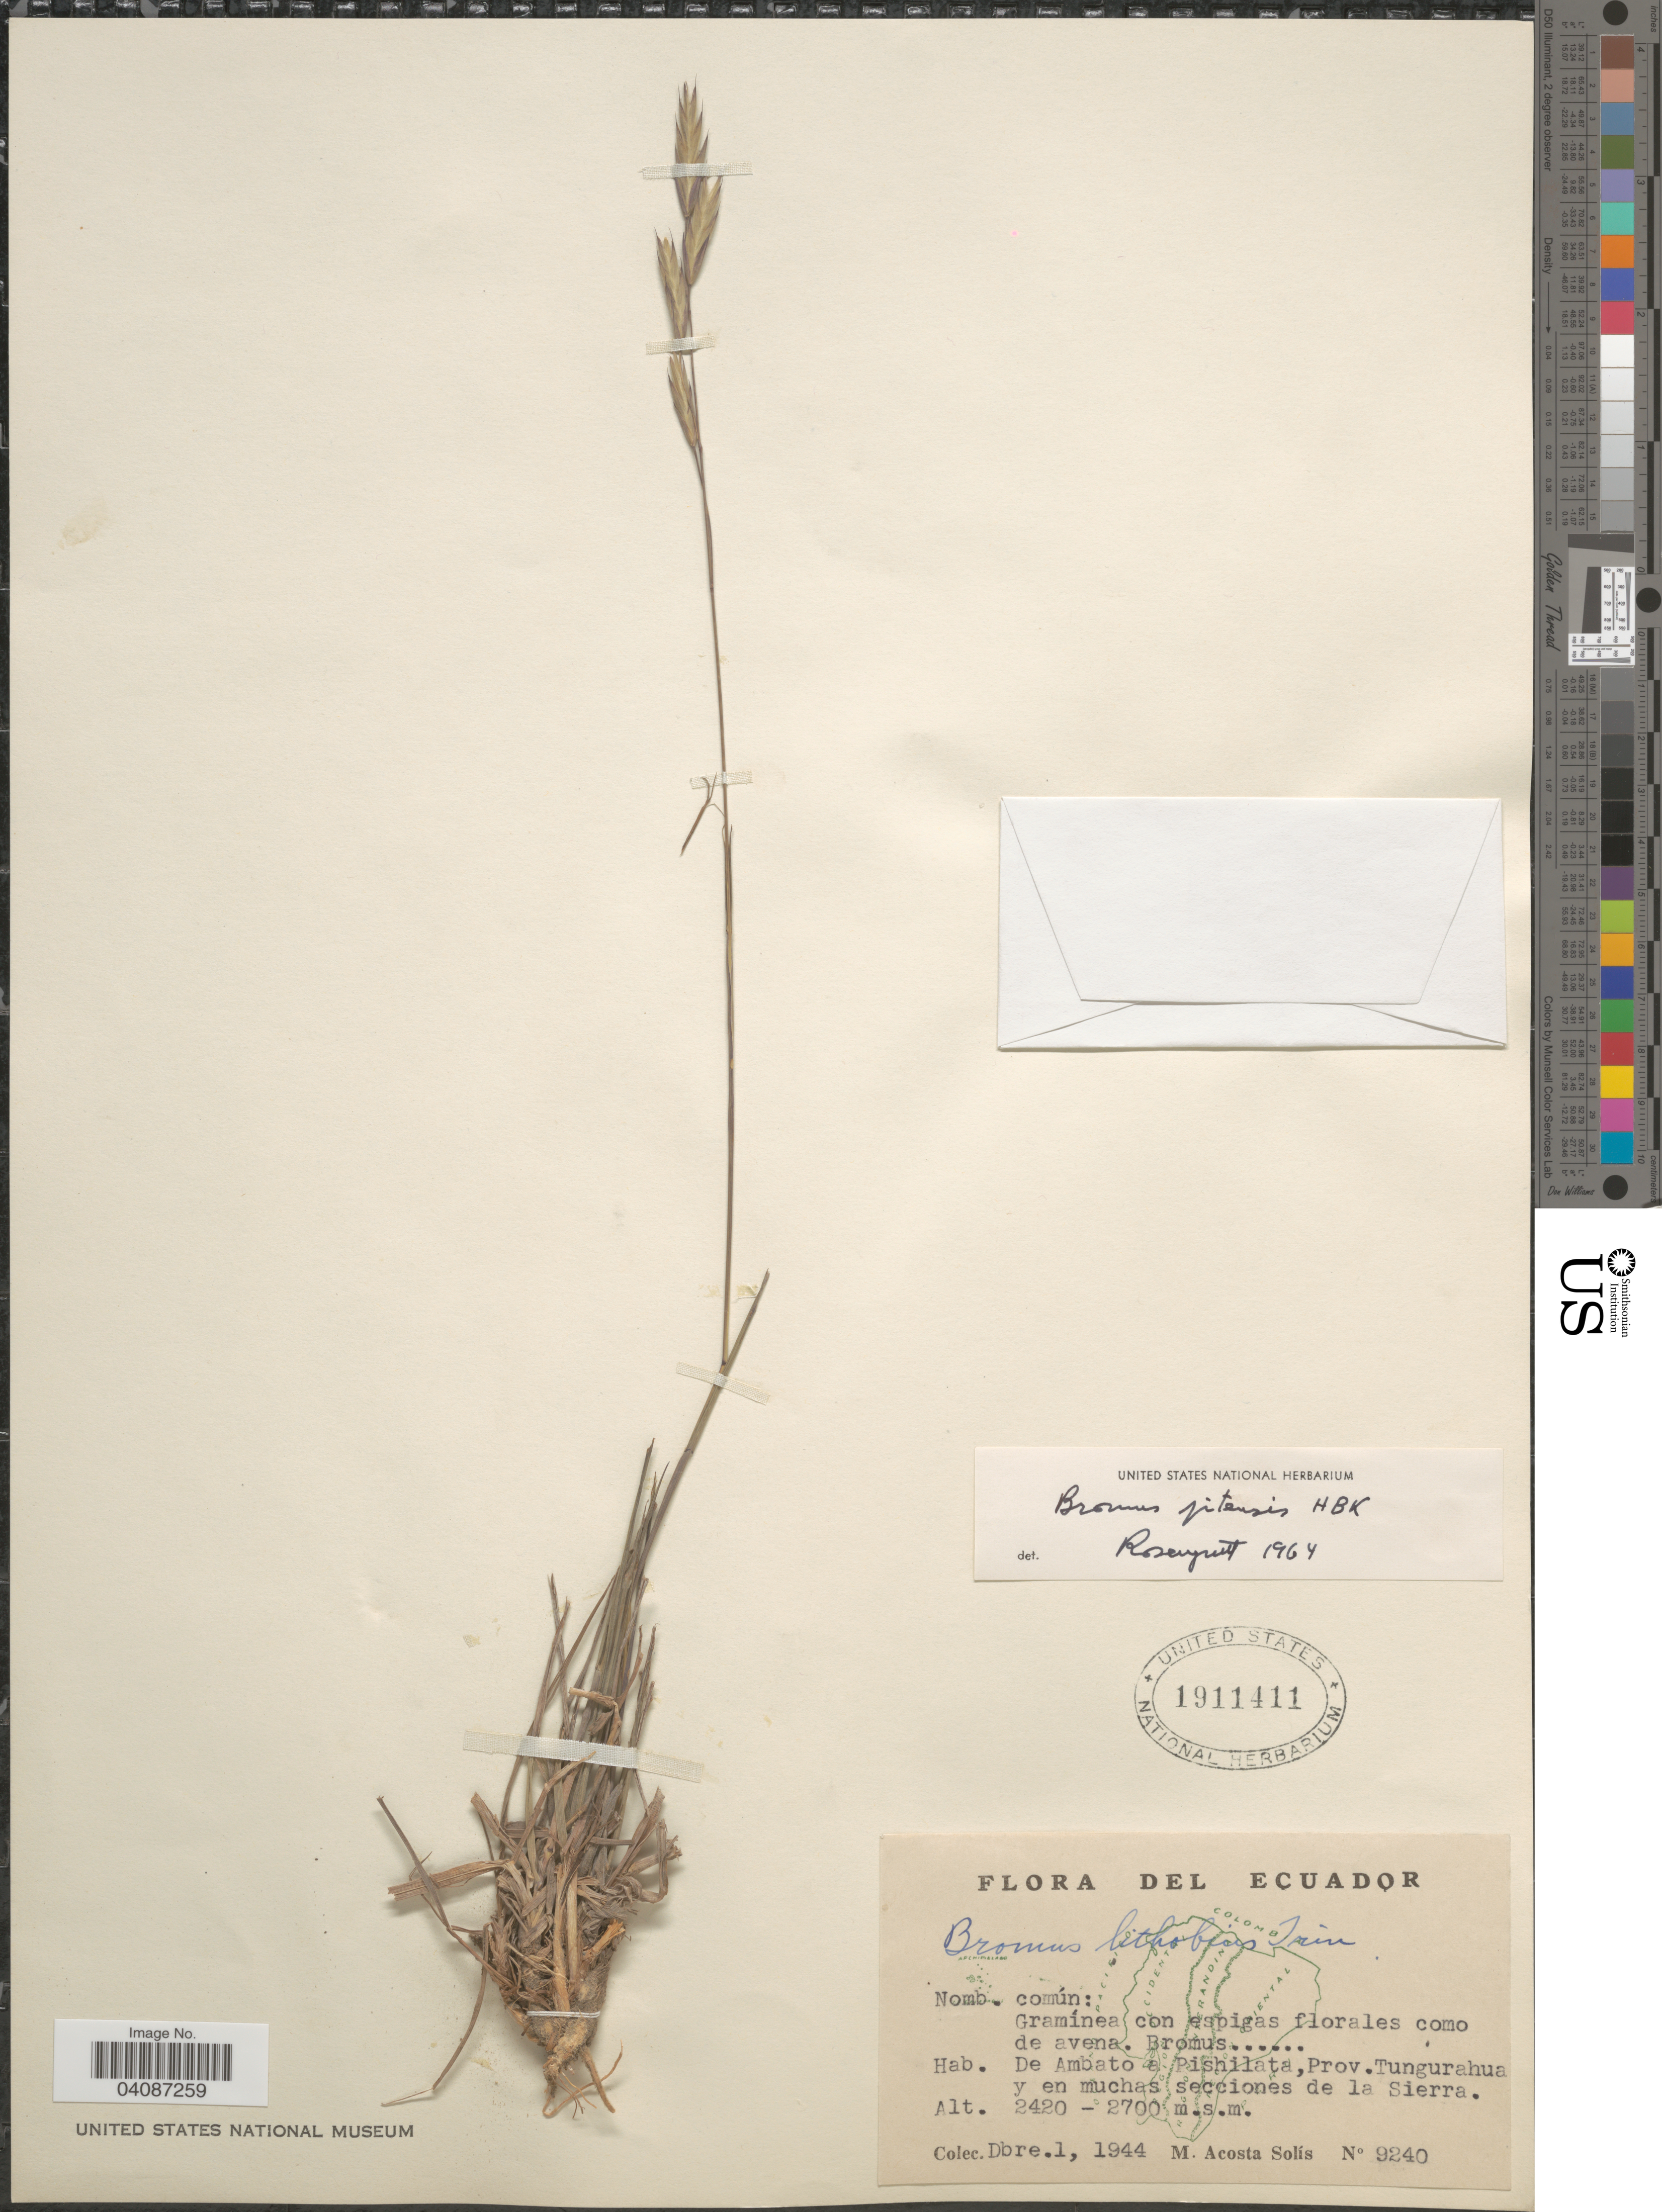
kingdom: Plantae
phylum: Tracheophyta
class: Liliopsida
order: Poales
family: Poaceae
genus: Bromus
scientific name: Bromus pitensis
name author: Kunth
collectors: M. Acosta Solis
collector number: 9240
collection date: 1944-12-01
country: Ecuador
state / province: Tungurahua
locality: De Ambato a Pishilata, y en muchas secciones de la Sierra.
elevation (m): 2420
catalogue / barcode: US 1911411